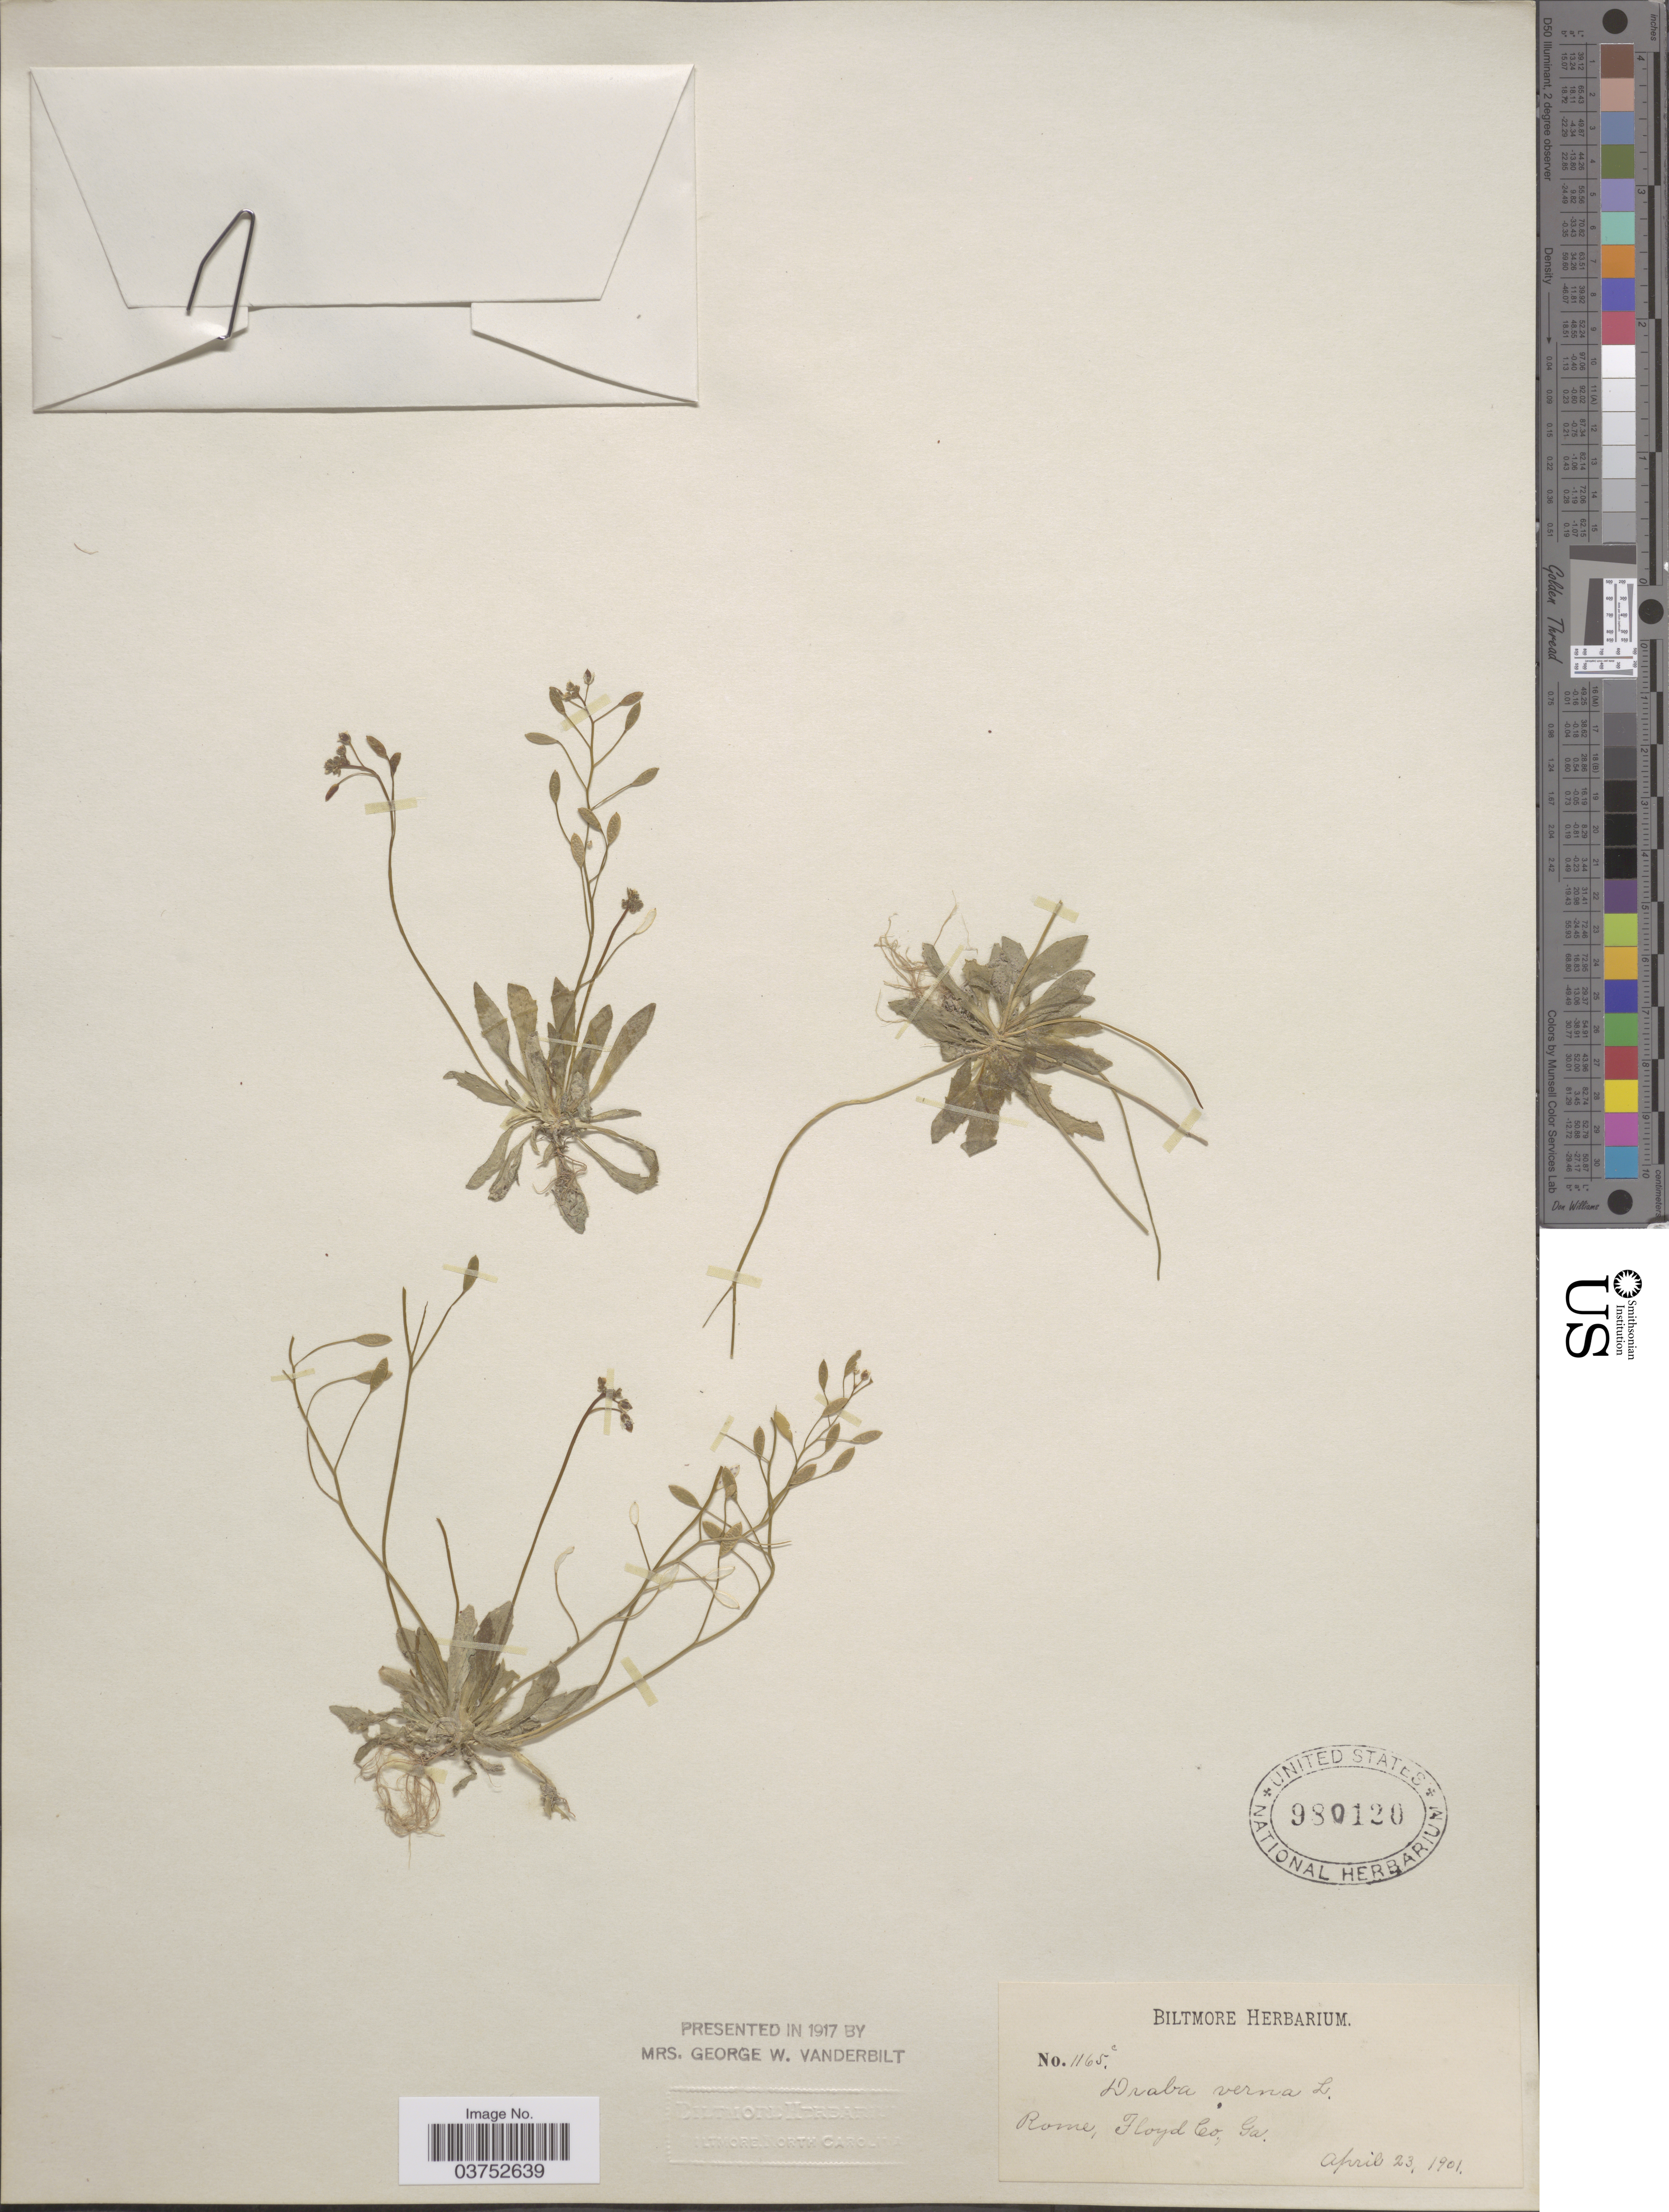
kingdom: Plantae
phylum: Tracheophyta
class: Magnoliopsida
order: Brassicales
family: Brassicaceae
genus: Draba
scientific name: Draba verna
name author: L.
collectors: ex herb. Biltmore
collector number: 1165c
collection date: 1901-04-23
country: United States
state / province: Georgia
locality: Rome, Floyd Co.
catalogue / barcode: US 980120